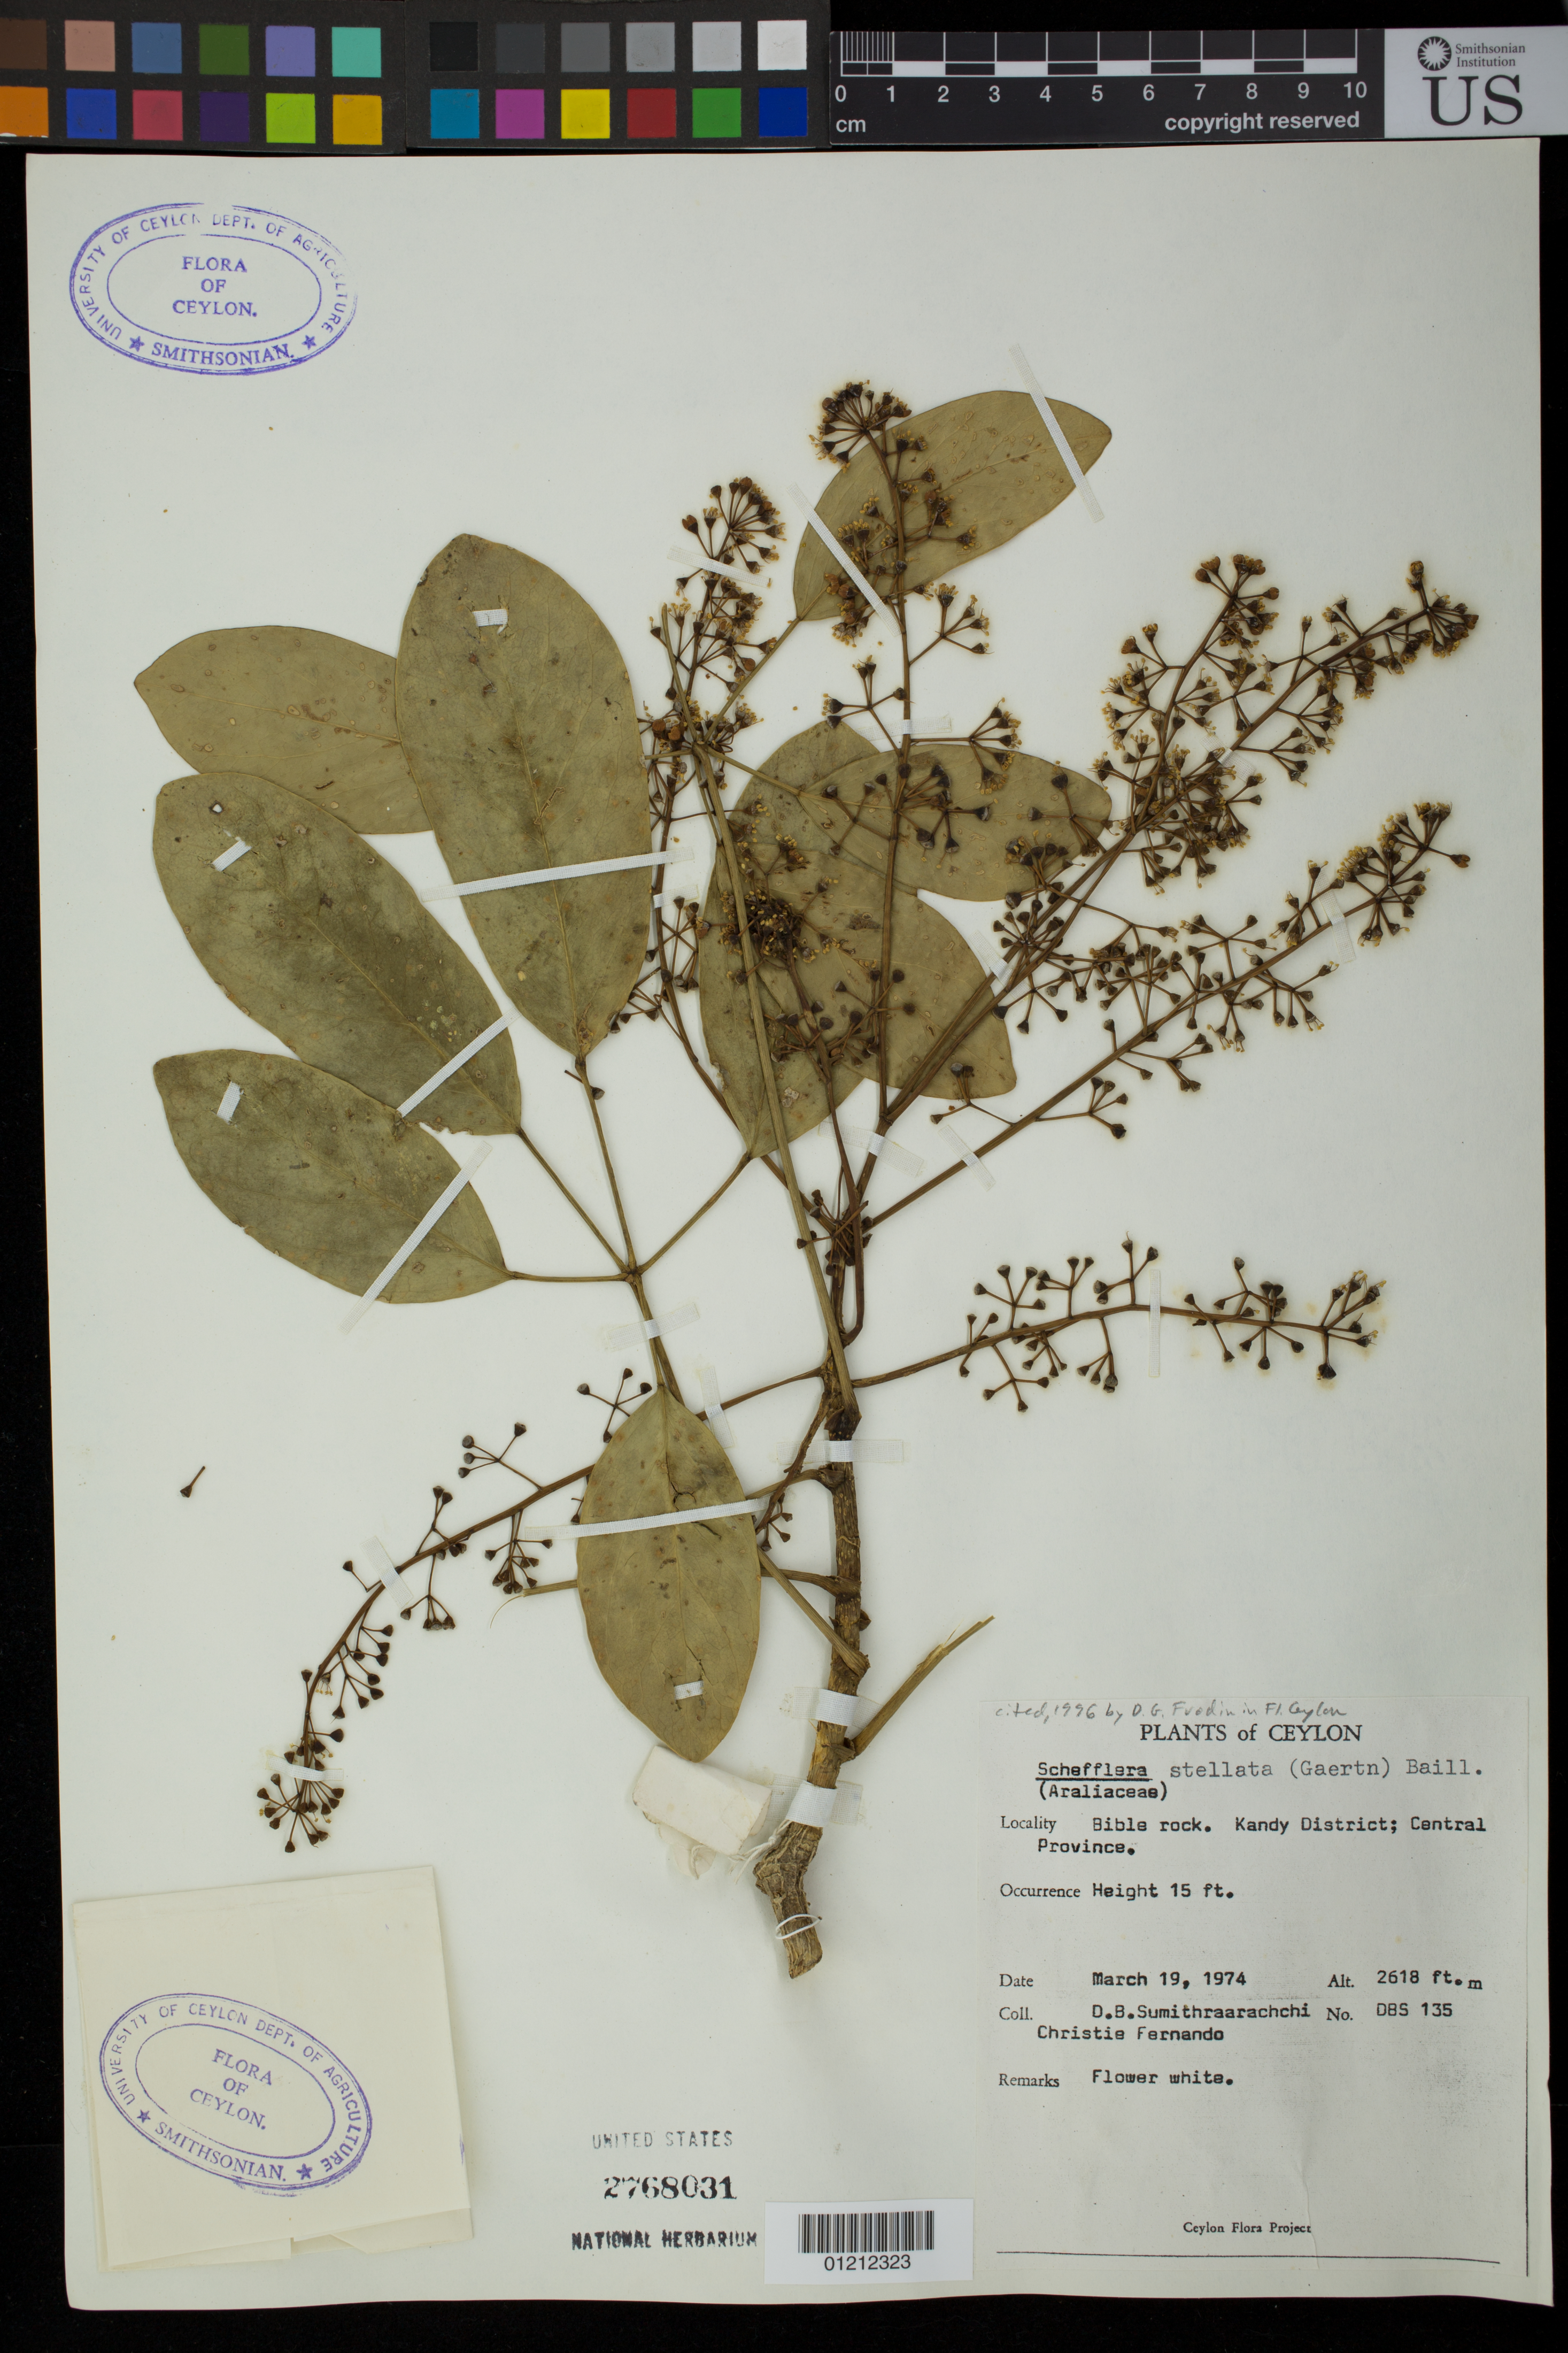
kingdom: Plantae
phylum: Tracheophyta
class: Magnoliopsida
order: Apiales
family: Araliaceae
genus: Schefflera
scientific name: Schefflera stellata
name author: (Gaertn.) Baill.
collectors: D. B. Sumithraarachchi & C. Fernando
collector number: DBS 135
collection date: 1974-03-19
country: Sri Lanka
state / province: Central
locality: Ceylon. Bible rock. Kandy District.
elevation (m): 798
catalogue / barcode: US 2768031